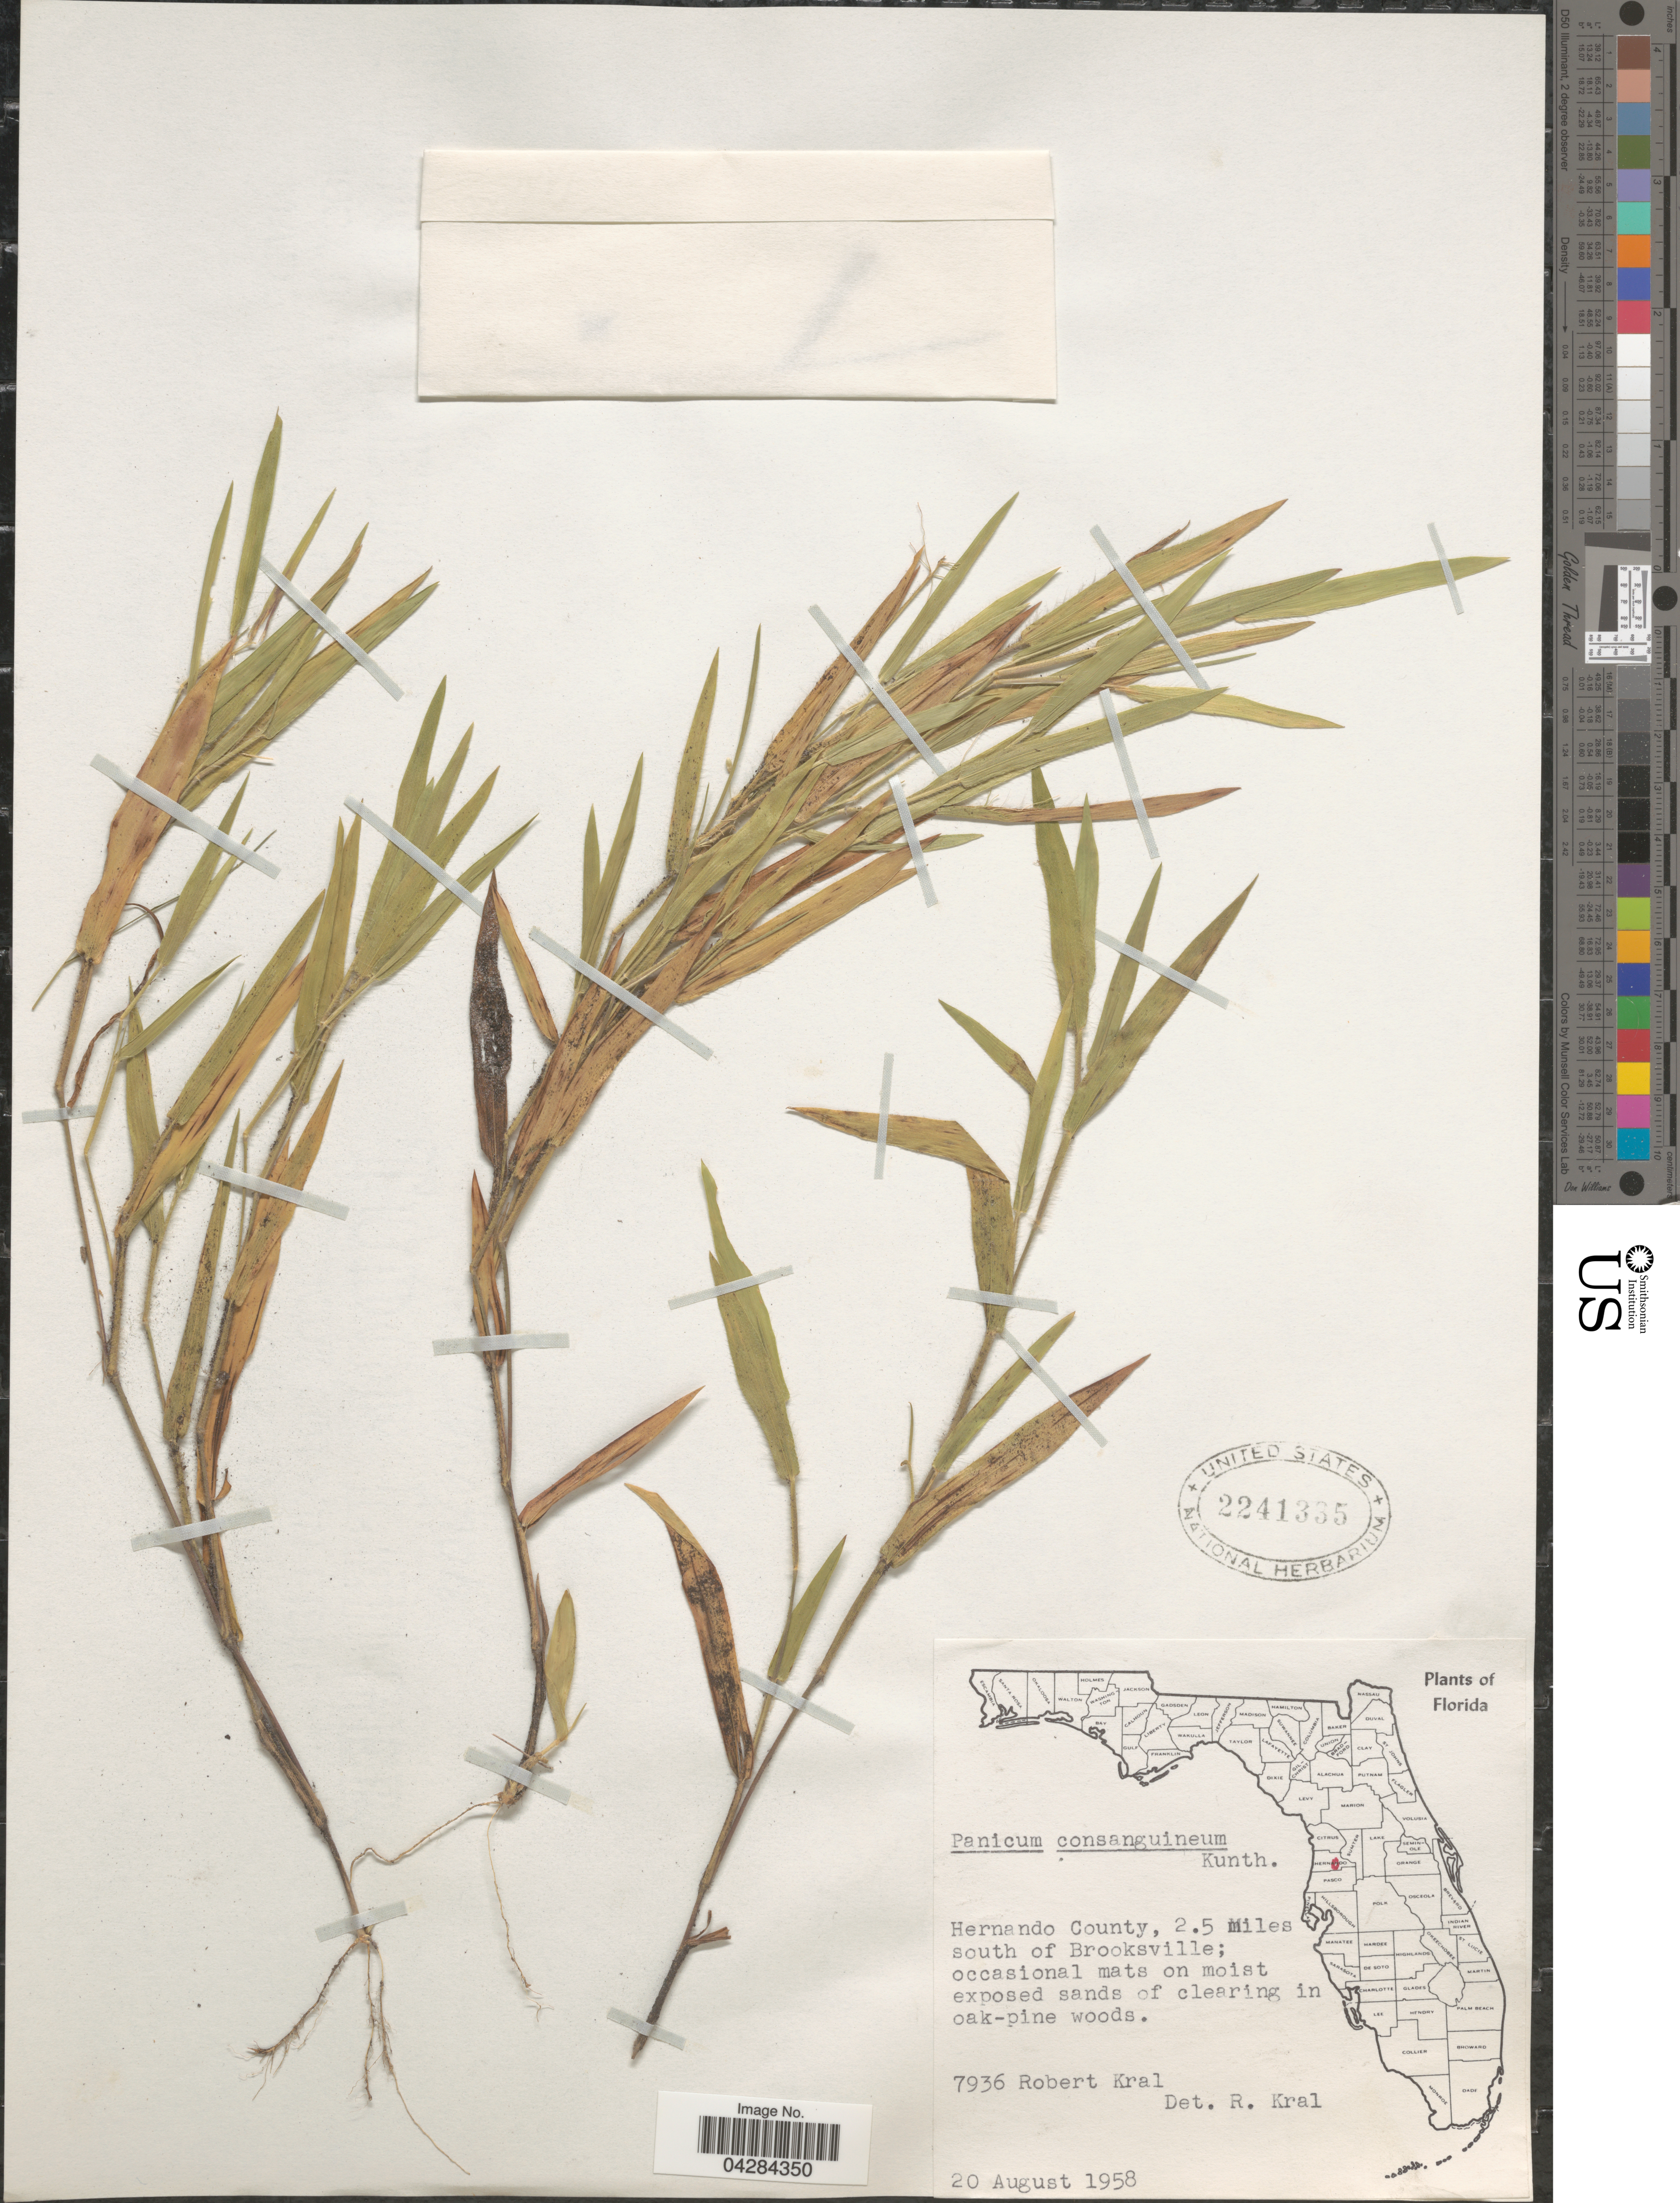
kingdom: Plantae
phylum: Tracheophyta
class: Liliopsida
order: Poales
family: Poaceae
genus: Dichanthelium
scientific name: Dichanthelium ovale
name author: (Elliott) Gould & C.A. Clark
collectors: R. Kral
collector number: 7936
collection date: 1958-08-20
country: United States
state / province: Florida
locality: Hernando County, 2.5 miles south of Brooksville; occasional mats on moist exposed sands of clearing in oak-pine woods.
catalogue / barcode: US 2241335